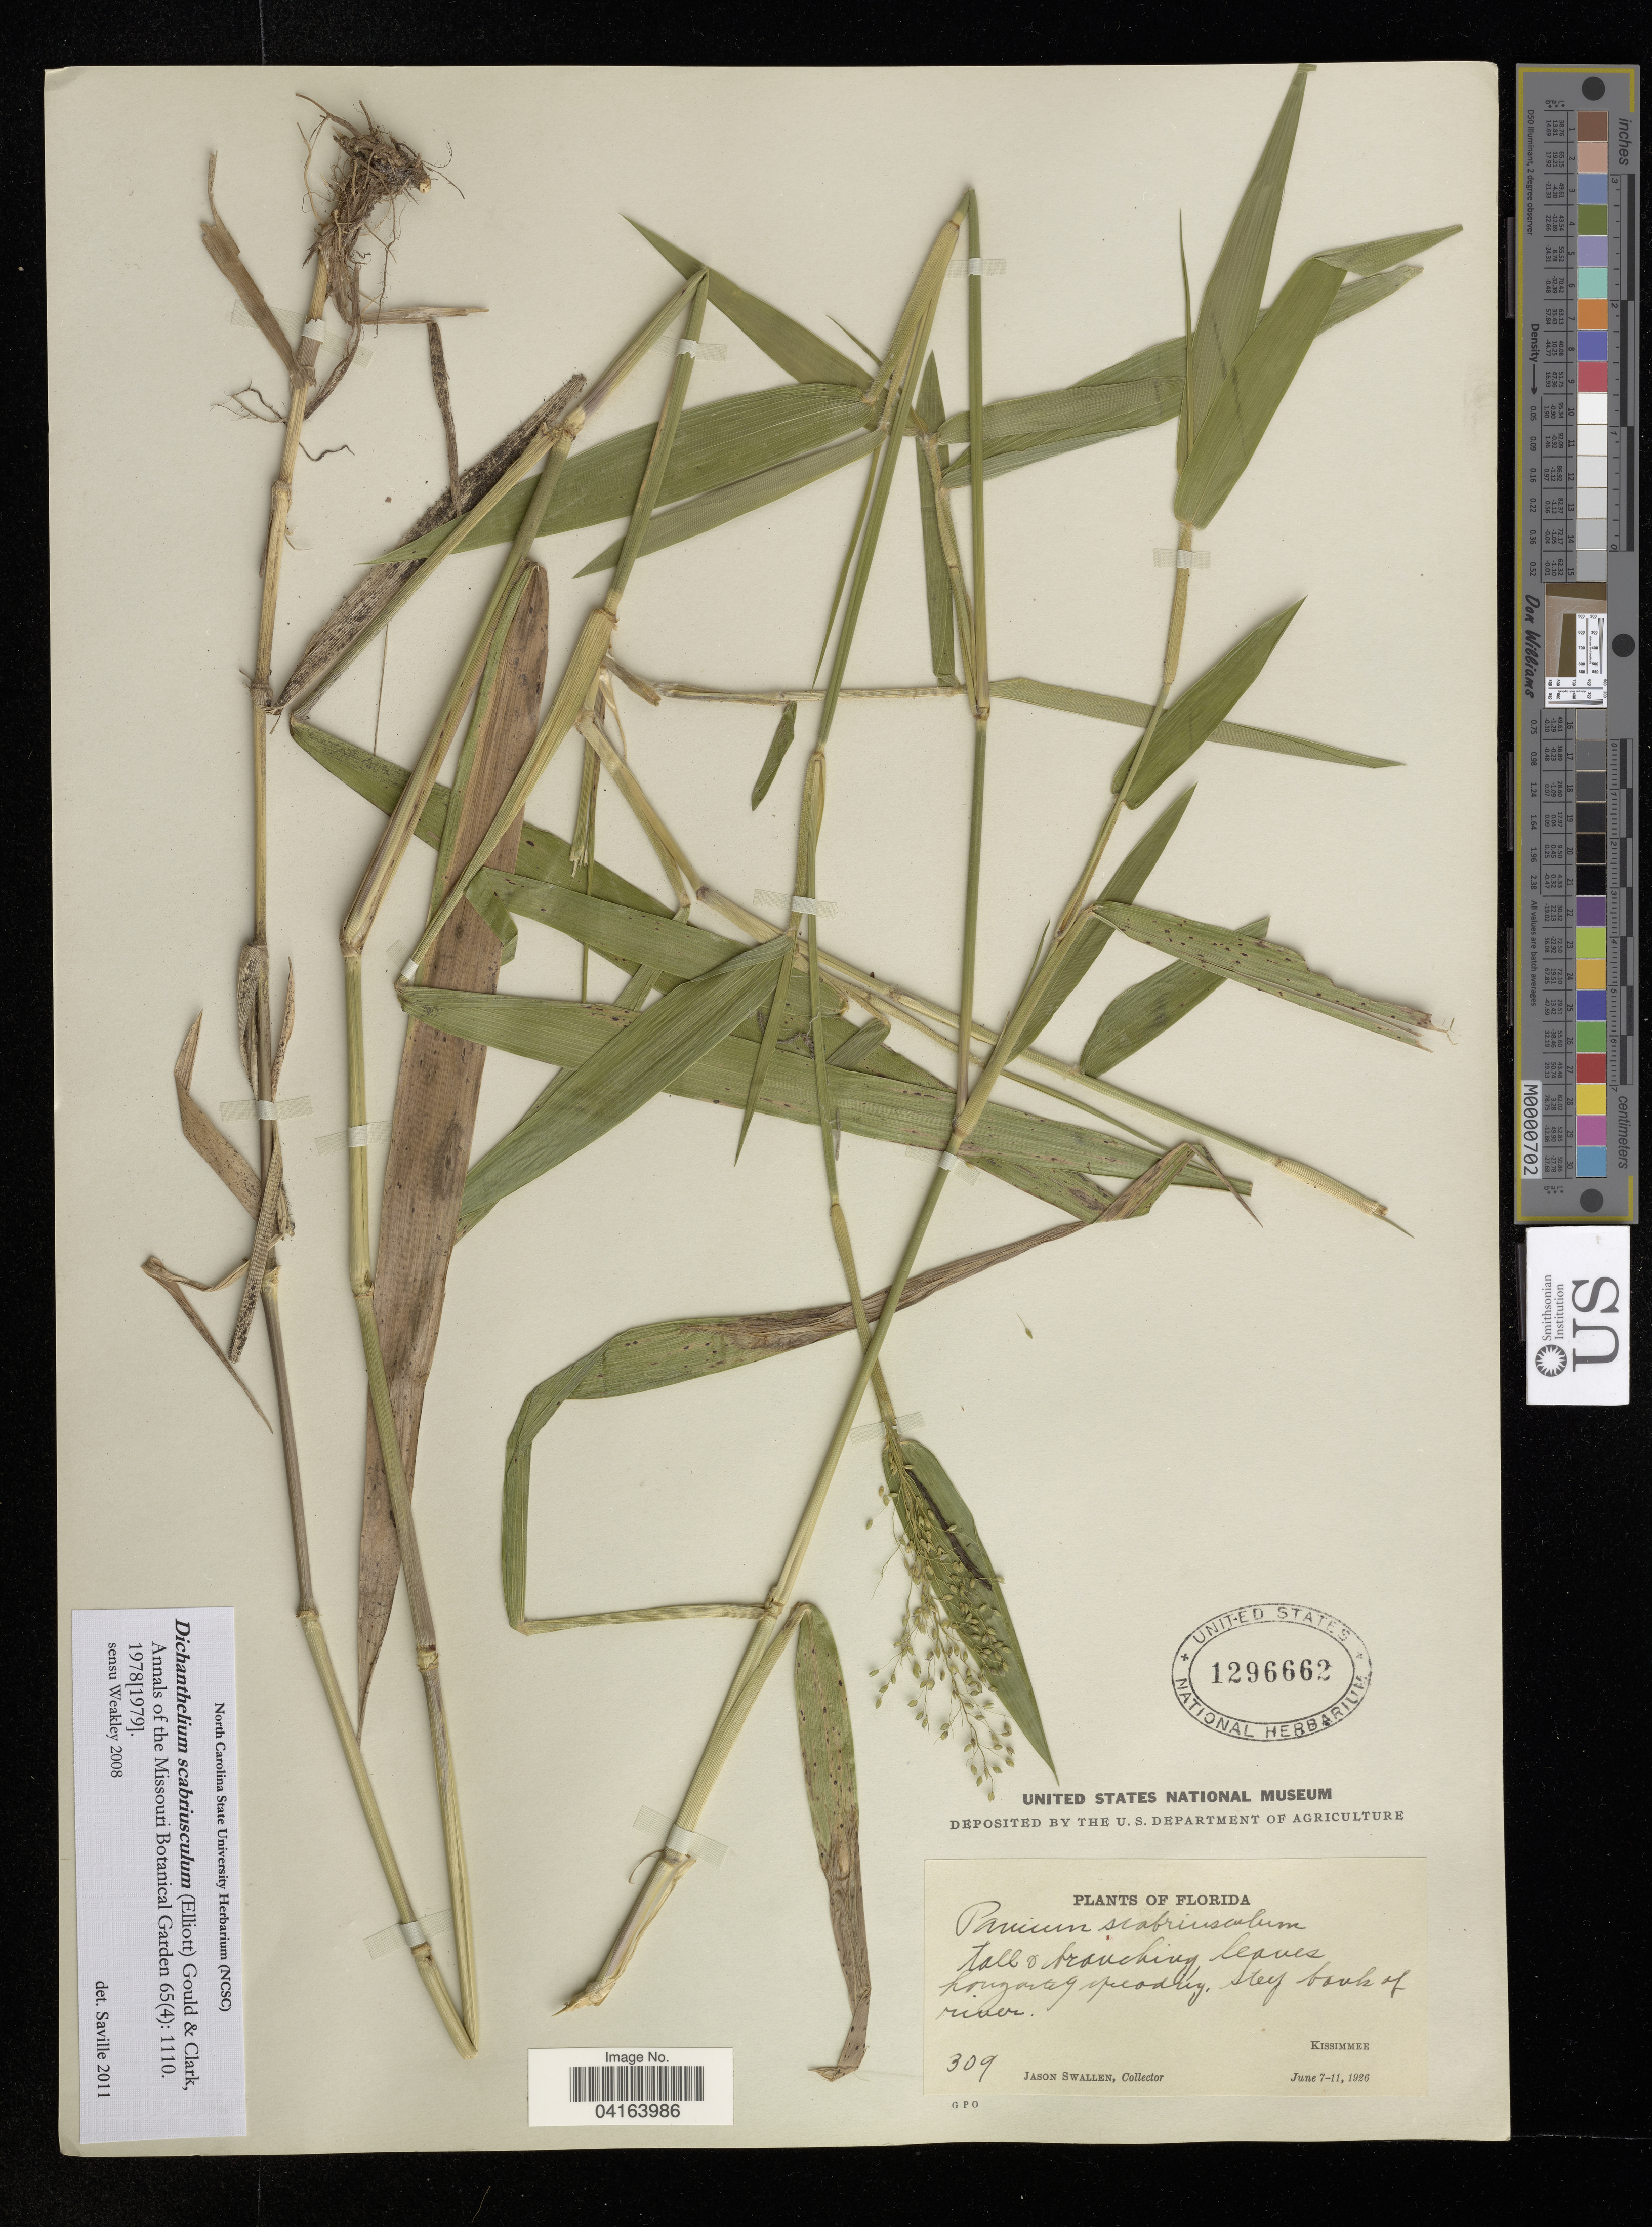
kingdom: Plantae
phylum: Tracheophyta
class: Liliopsida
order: Poales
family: Poaceae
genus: Dichanthelium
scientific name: Dichanthelium scabriusculum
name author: (Elliott) Gould & C.A. Clark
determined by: Saville, A. C., (NCSC), North Carolina State University (UNITED STATES)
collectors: J. R. Swallen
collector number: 309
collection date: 1926-06-07/1926-06-11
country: United States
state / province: Florida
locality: Kissimmee.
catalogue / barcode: US 1296662